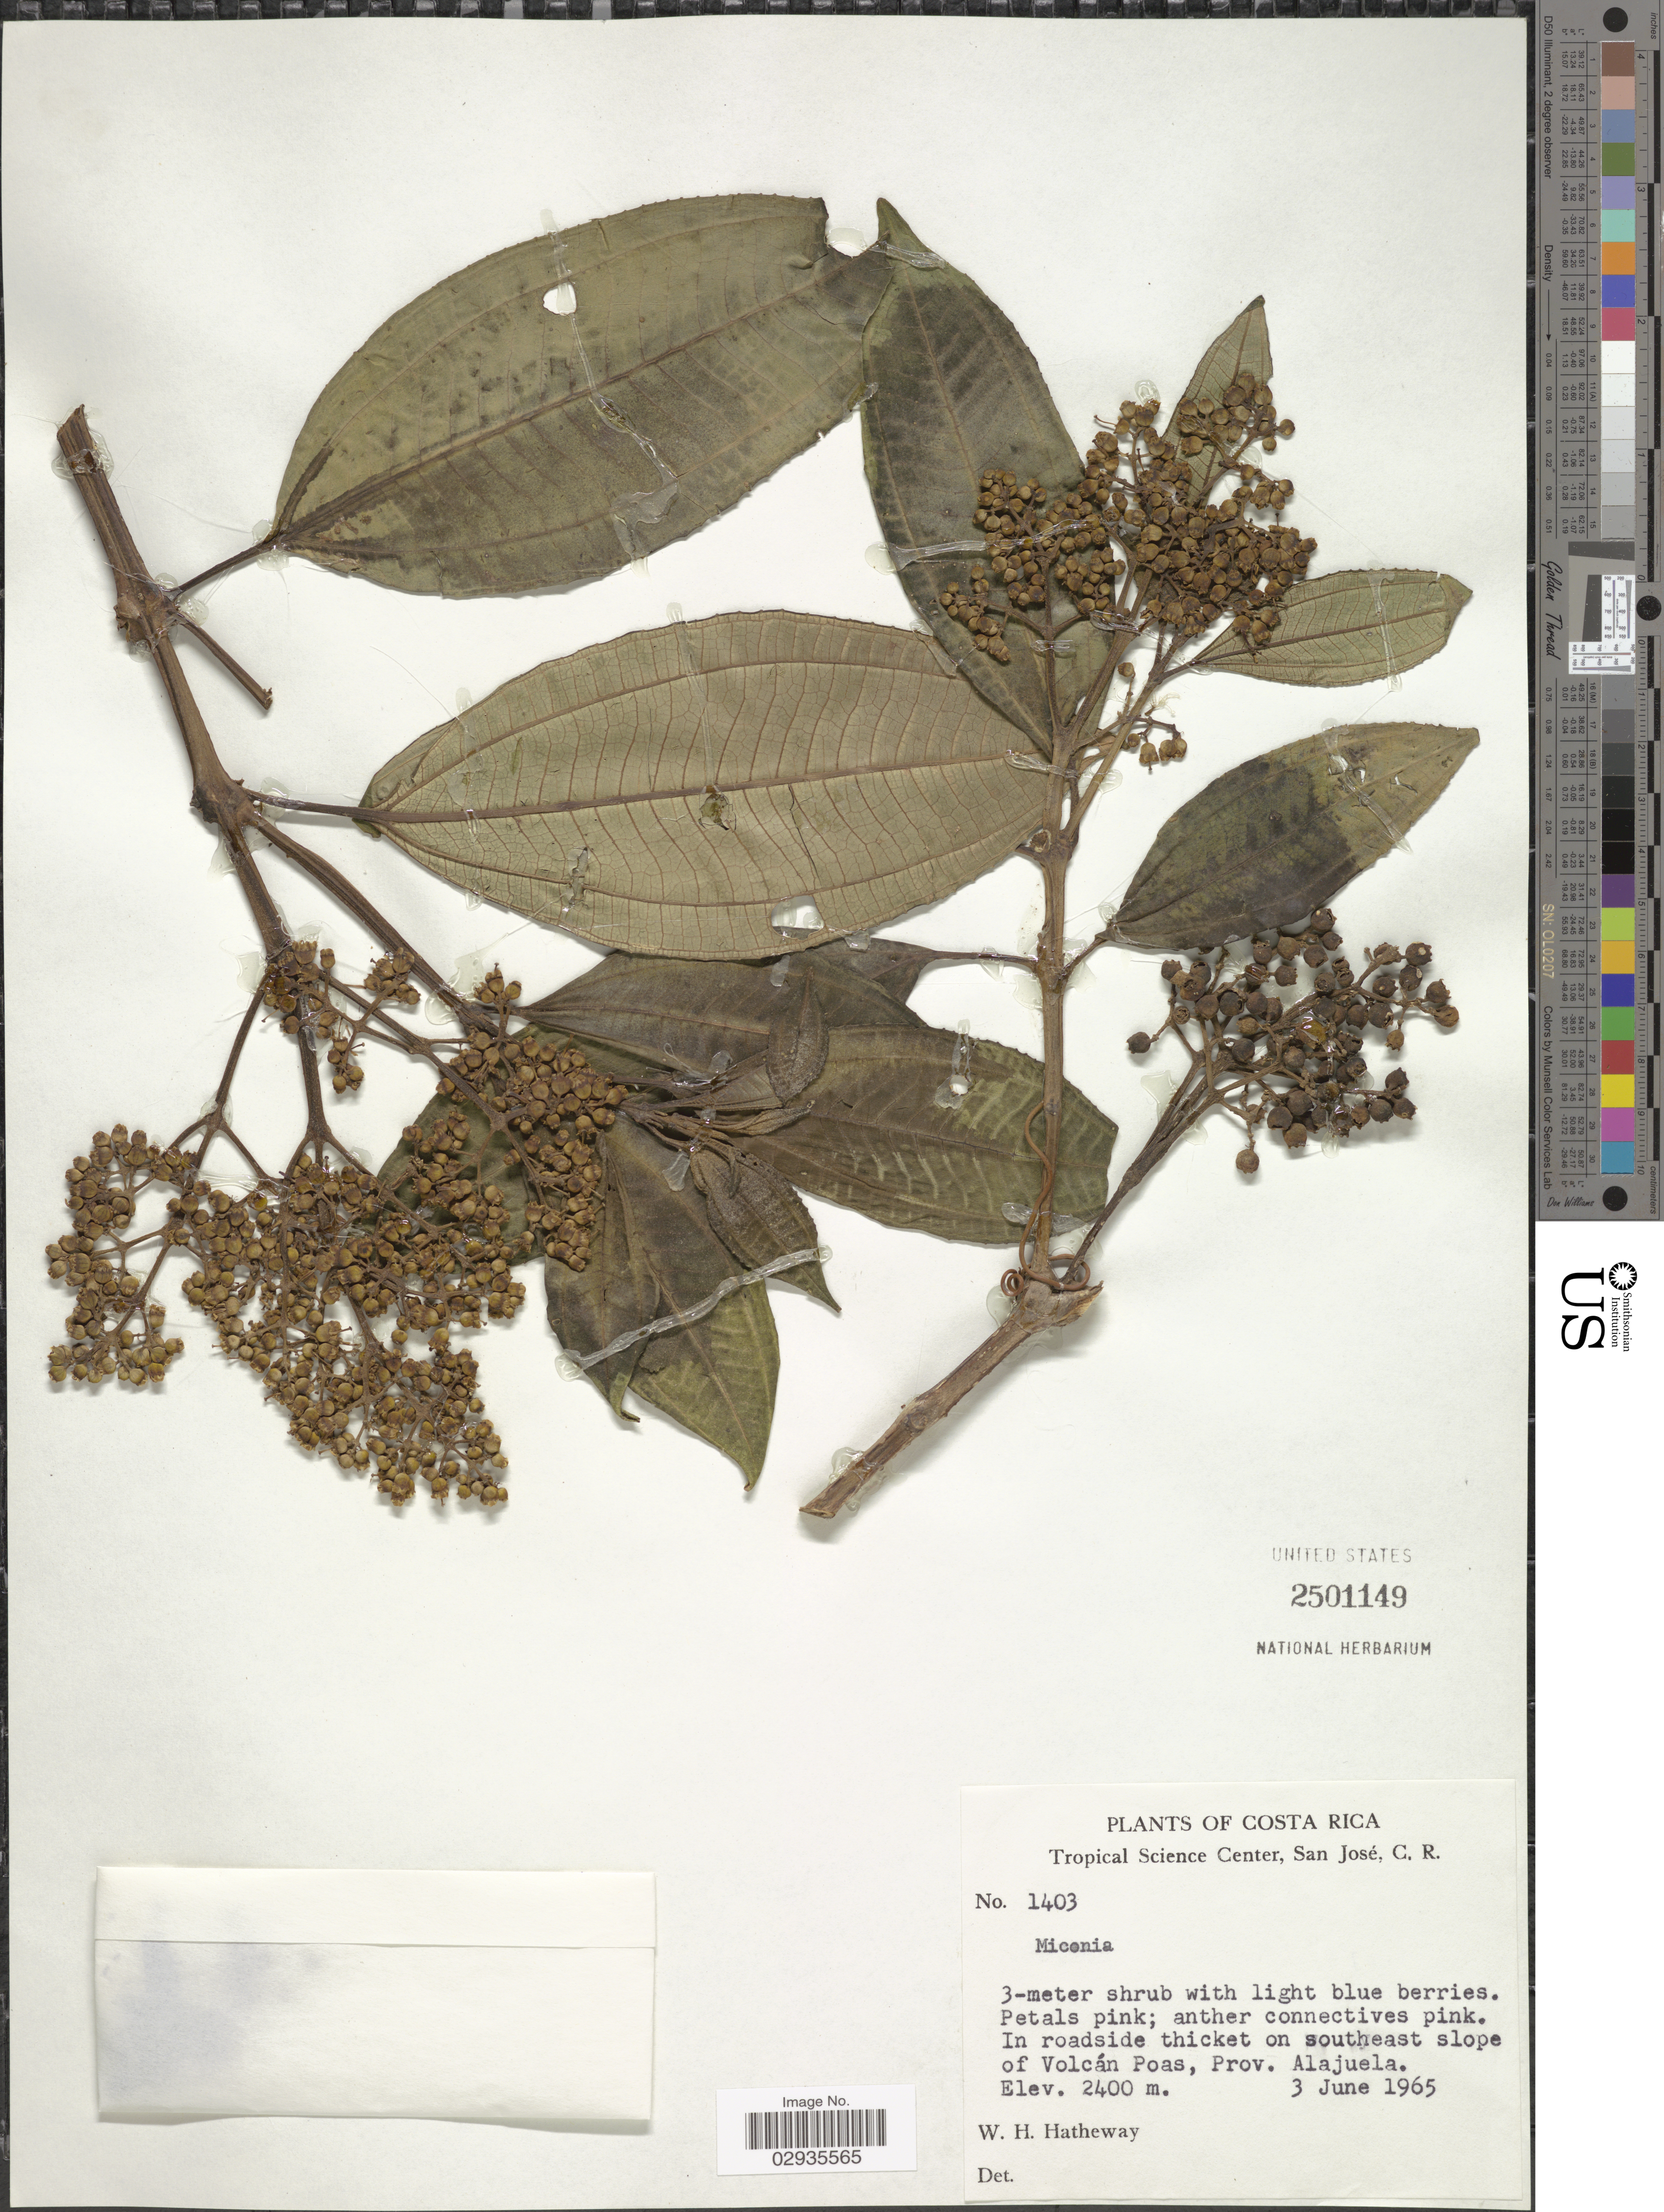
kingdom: Plantae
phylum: Tracheophyta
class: Magnoliopsida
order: Myrtales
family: Melastomataceae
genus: Miconia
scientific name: Miconia sp.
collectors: W. H. Hatheway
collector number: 1403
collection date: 1965-06-03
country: Costa Rica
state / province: Alajuela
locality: In roadside thicket on southeast slope of Volcán Poas.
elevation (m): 2400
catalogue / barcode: US 2501149